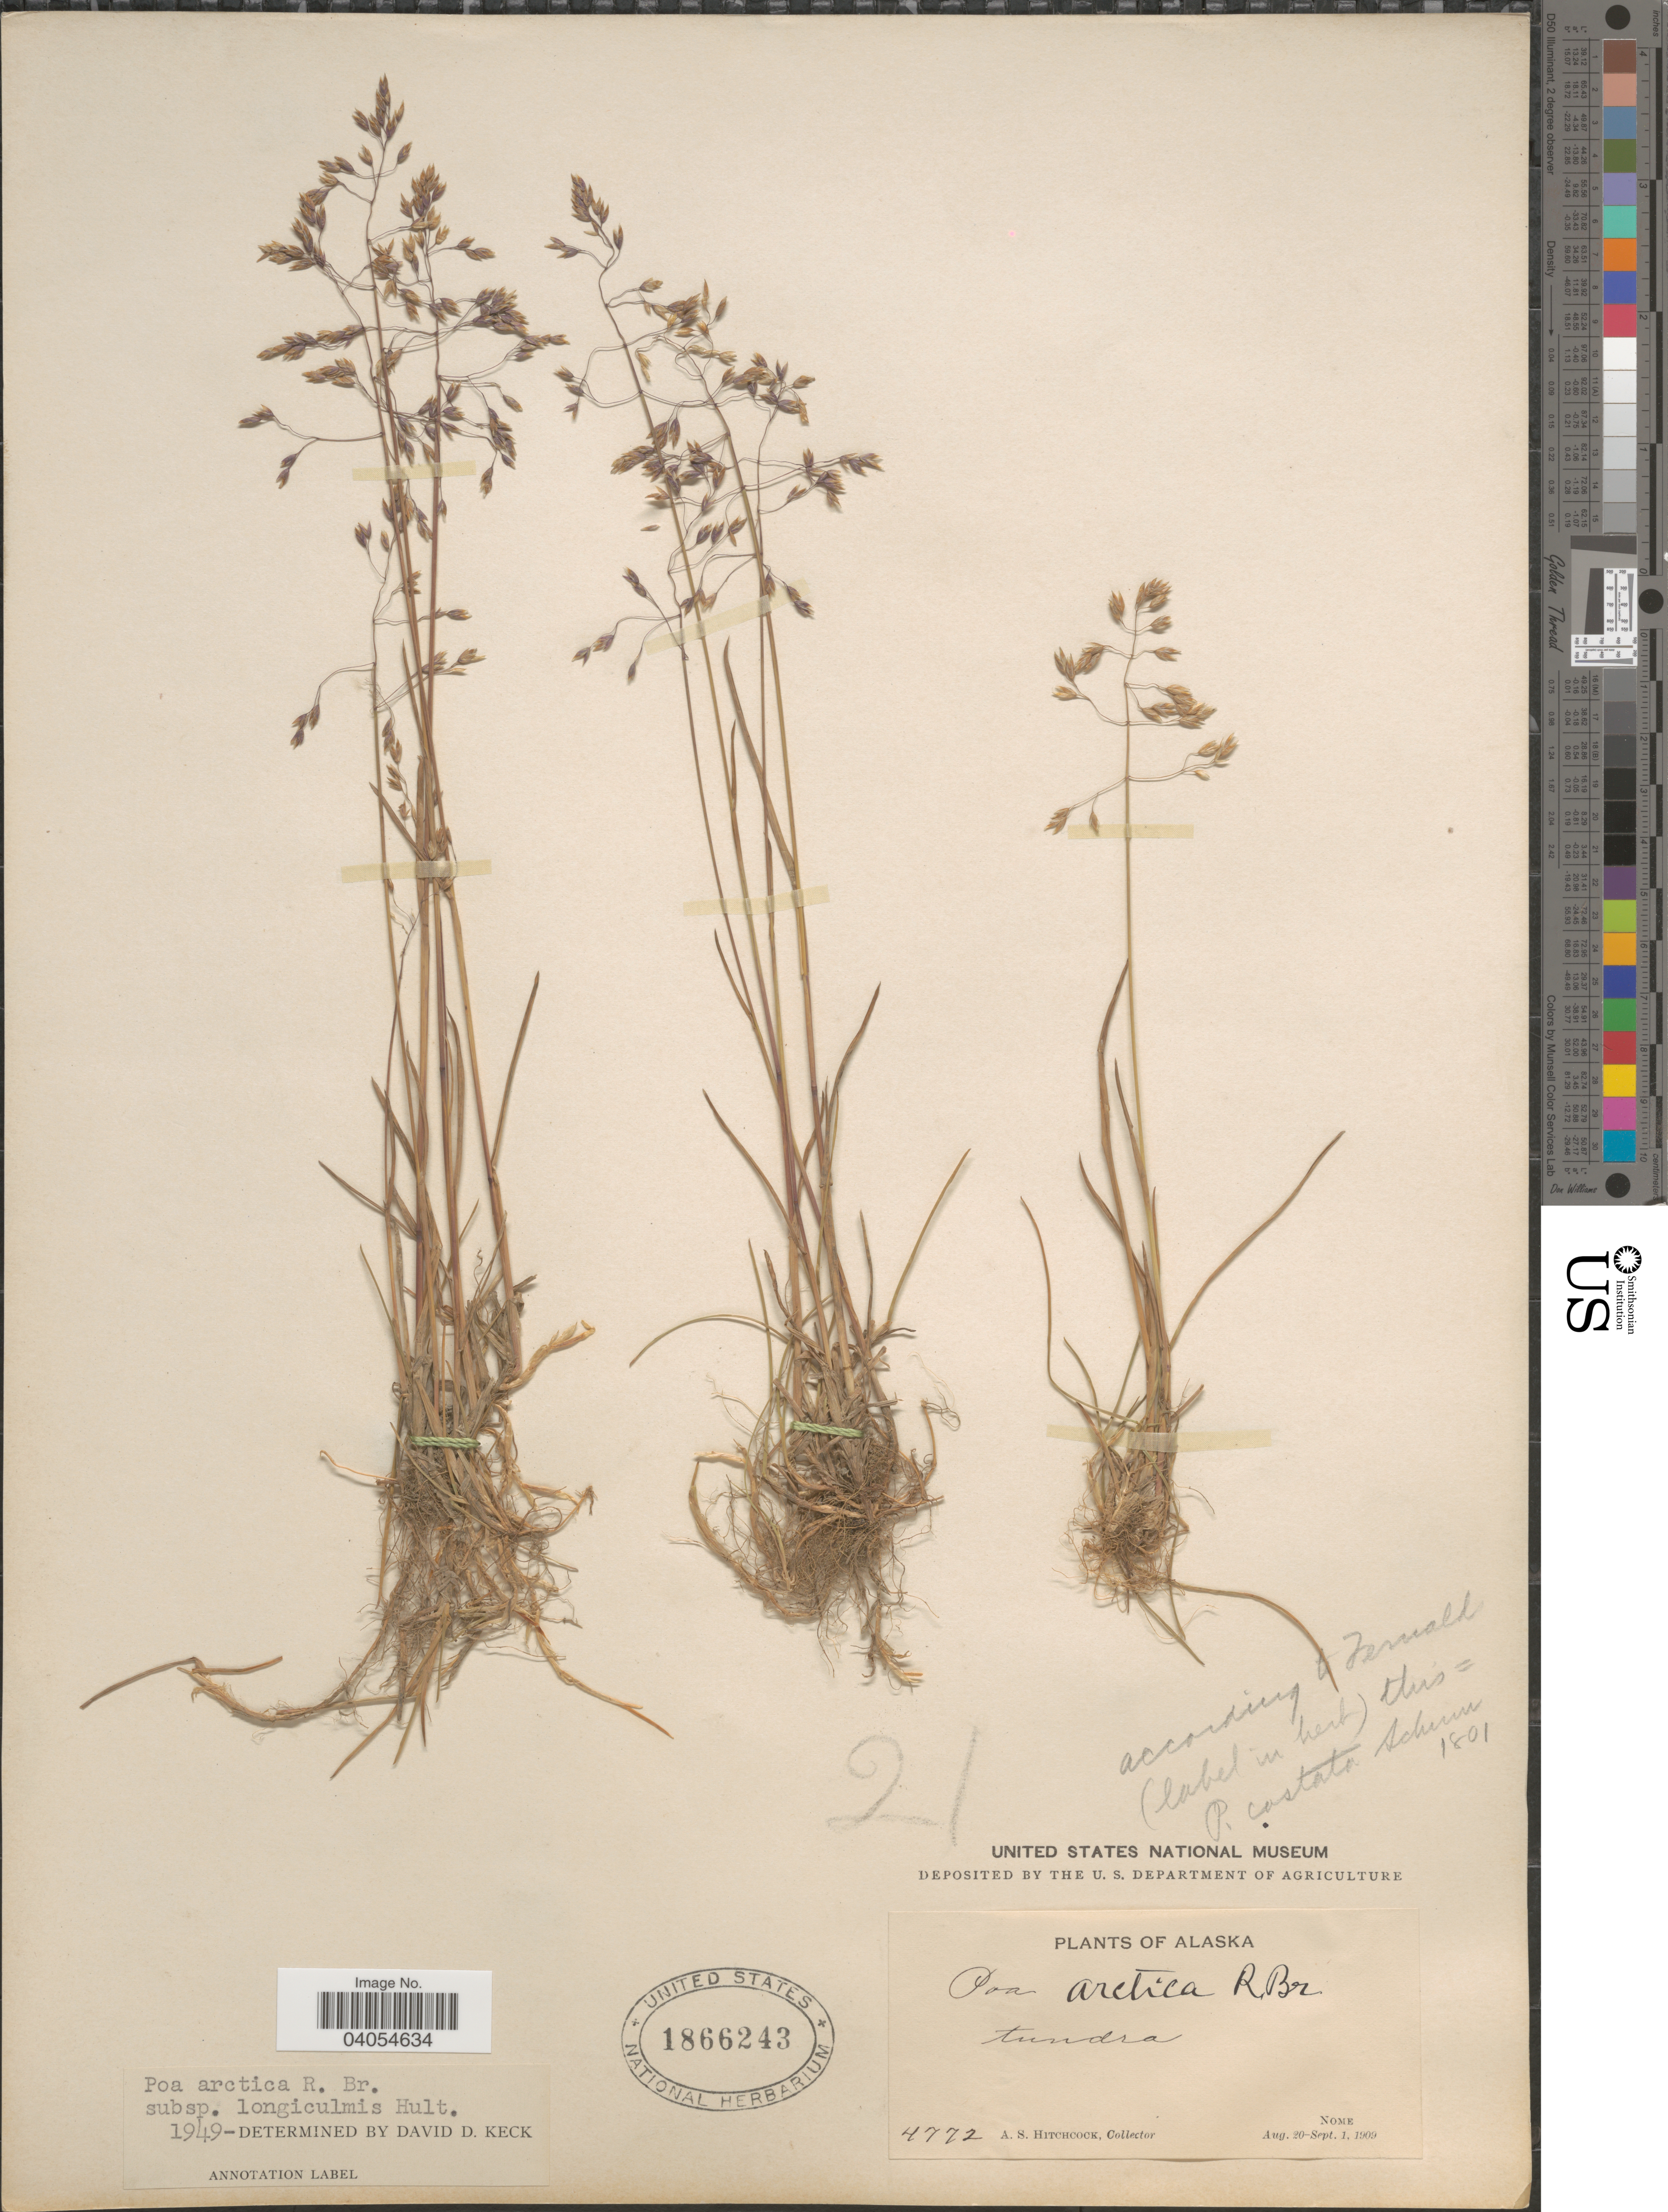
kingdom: Plantae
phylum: Tracheophyta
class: Liliopsida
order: Poales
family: Poaceae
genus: Poa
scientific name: Poa arctica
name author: R. Br.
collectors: A. S. Hitchcock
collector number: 4772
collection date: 1909-08-20/1909-09-01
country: United States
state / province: Alaska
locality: Nome.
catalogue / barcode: US 1866243